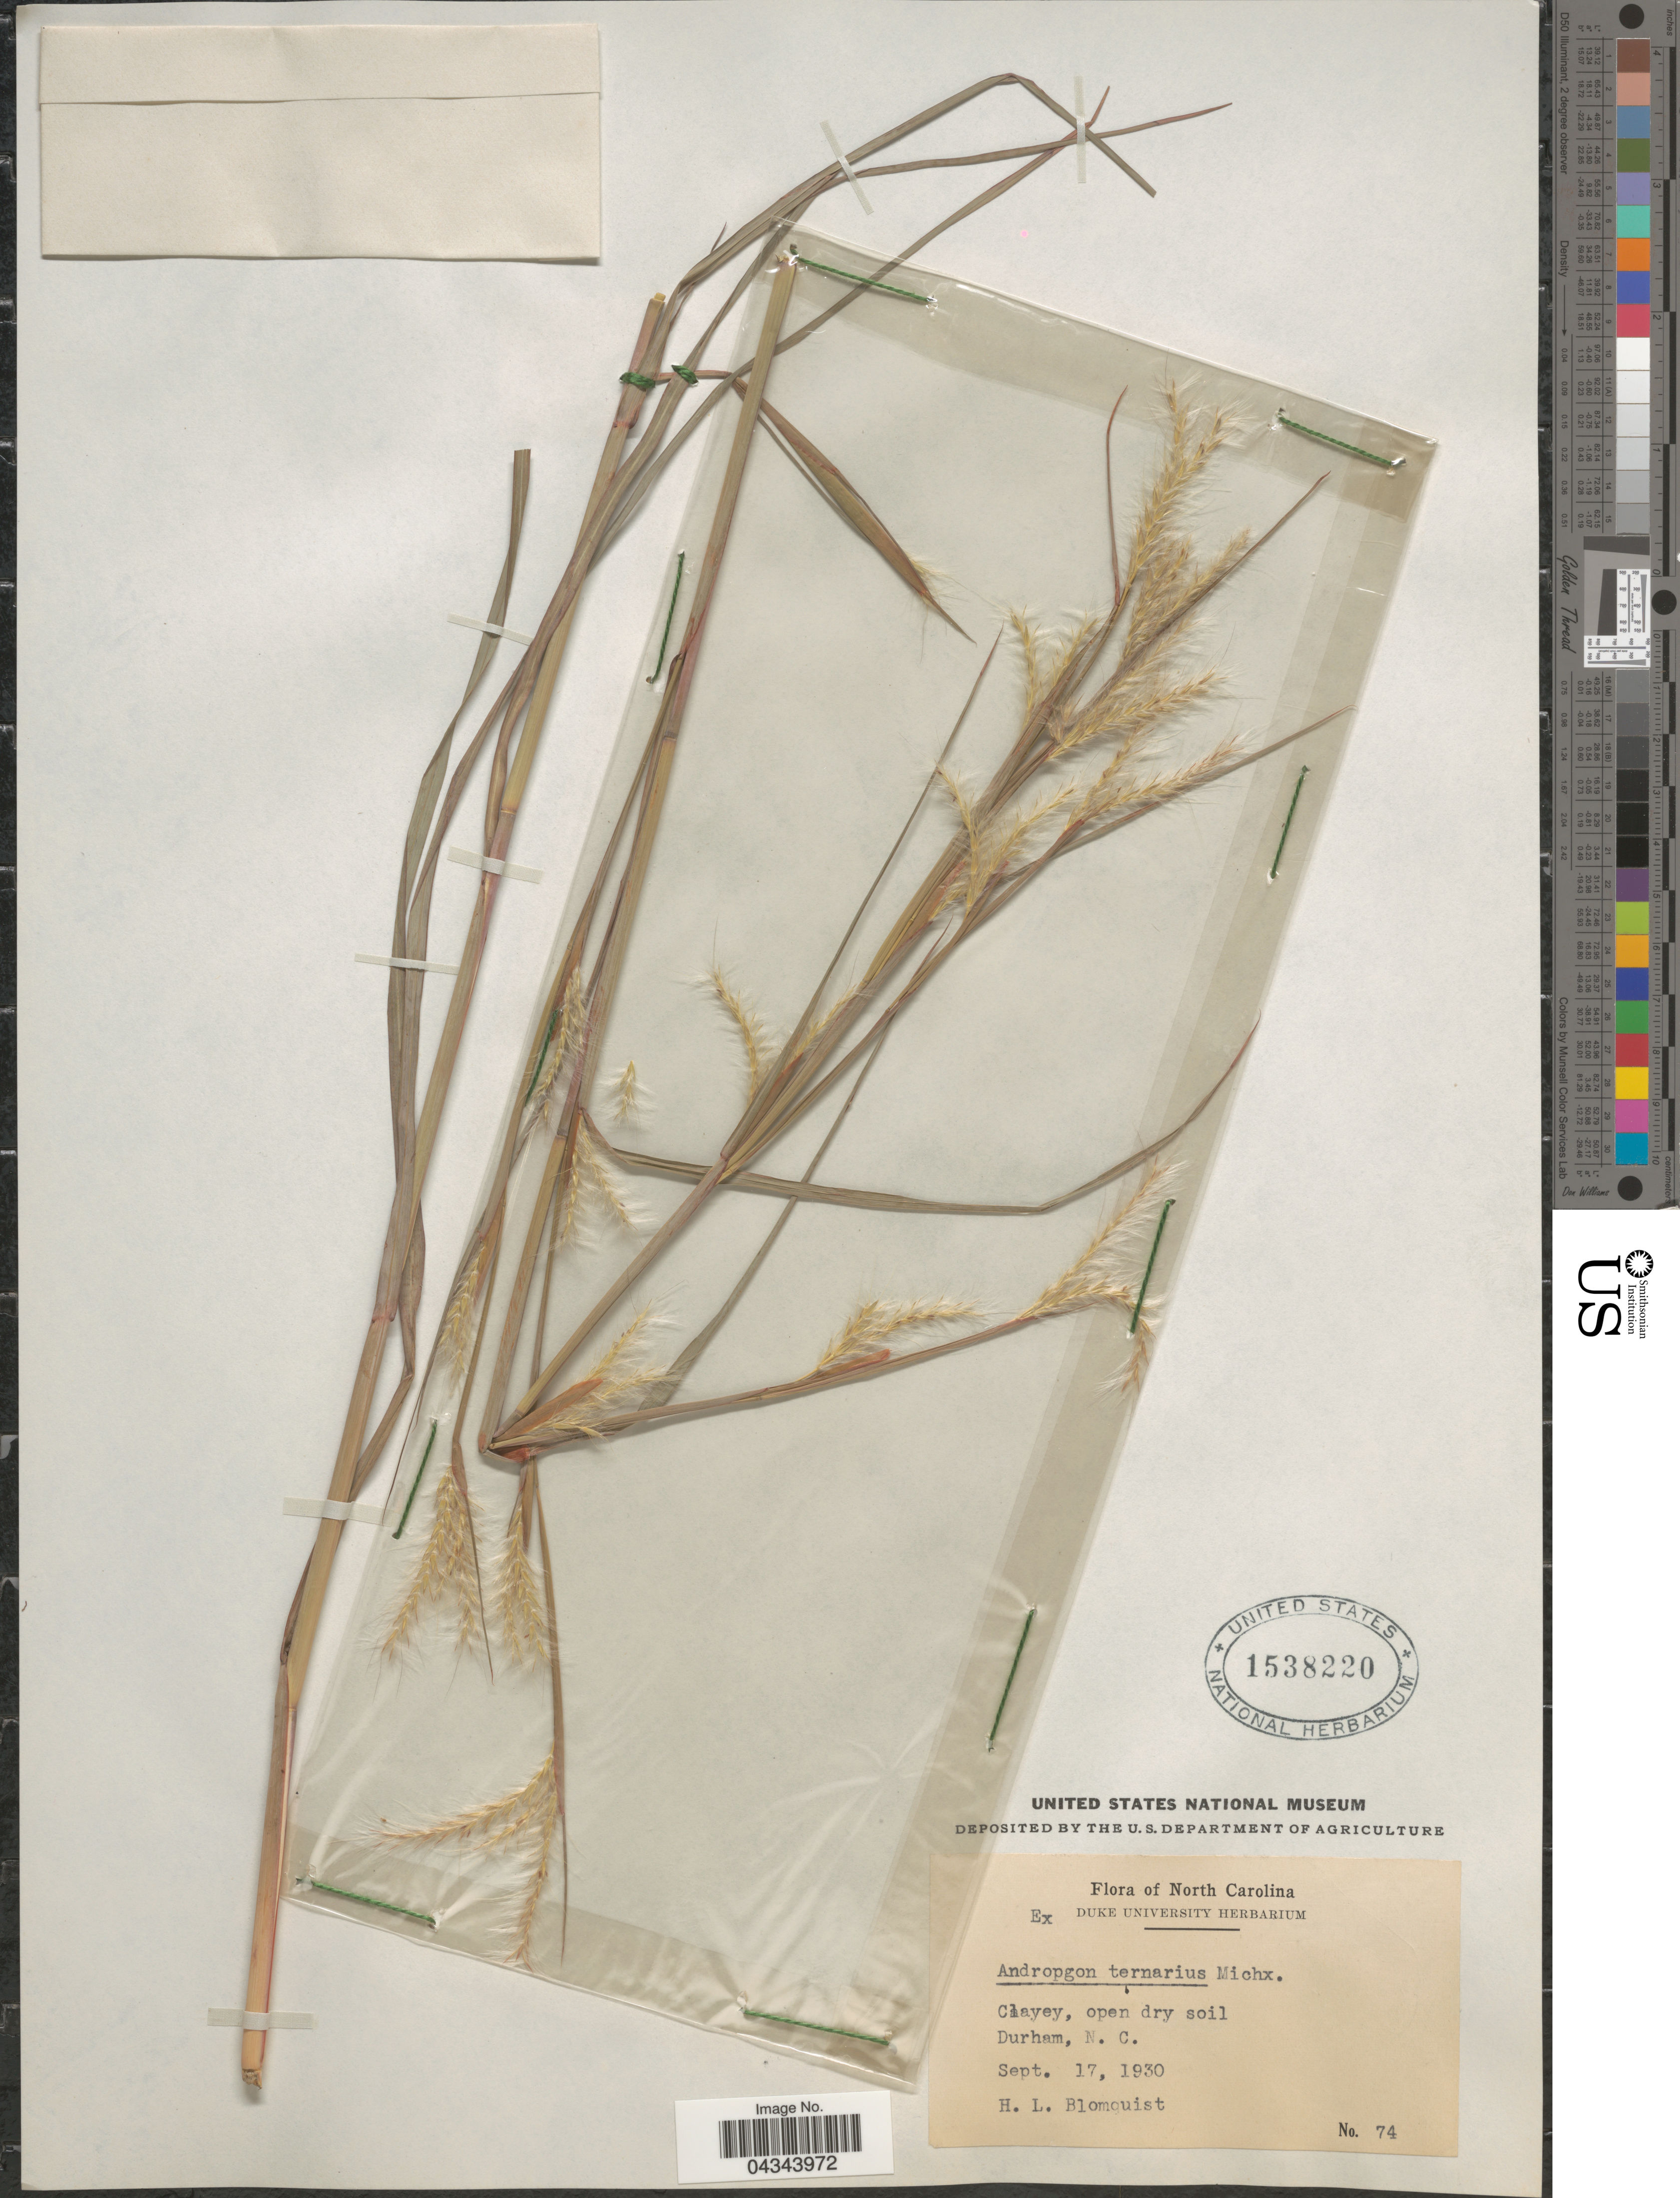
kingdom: Plantae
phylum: Tracheophyta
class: Liliopsida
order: Poales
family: Poaceae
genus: Andropogon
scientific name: Andropogon ternarius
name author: Michx.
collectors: H. Blomquist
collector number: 74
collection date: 1930-09-17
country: United States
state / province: North Carolina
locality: Durham.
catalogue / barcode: US 1538220